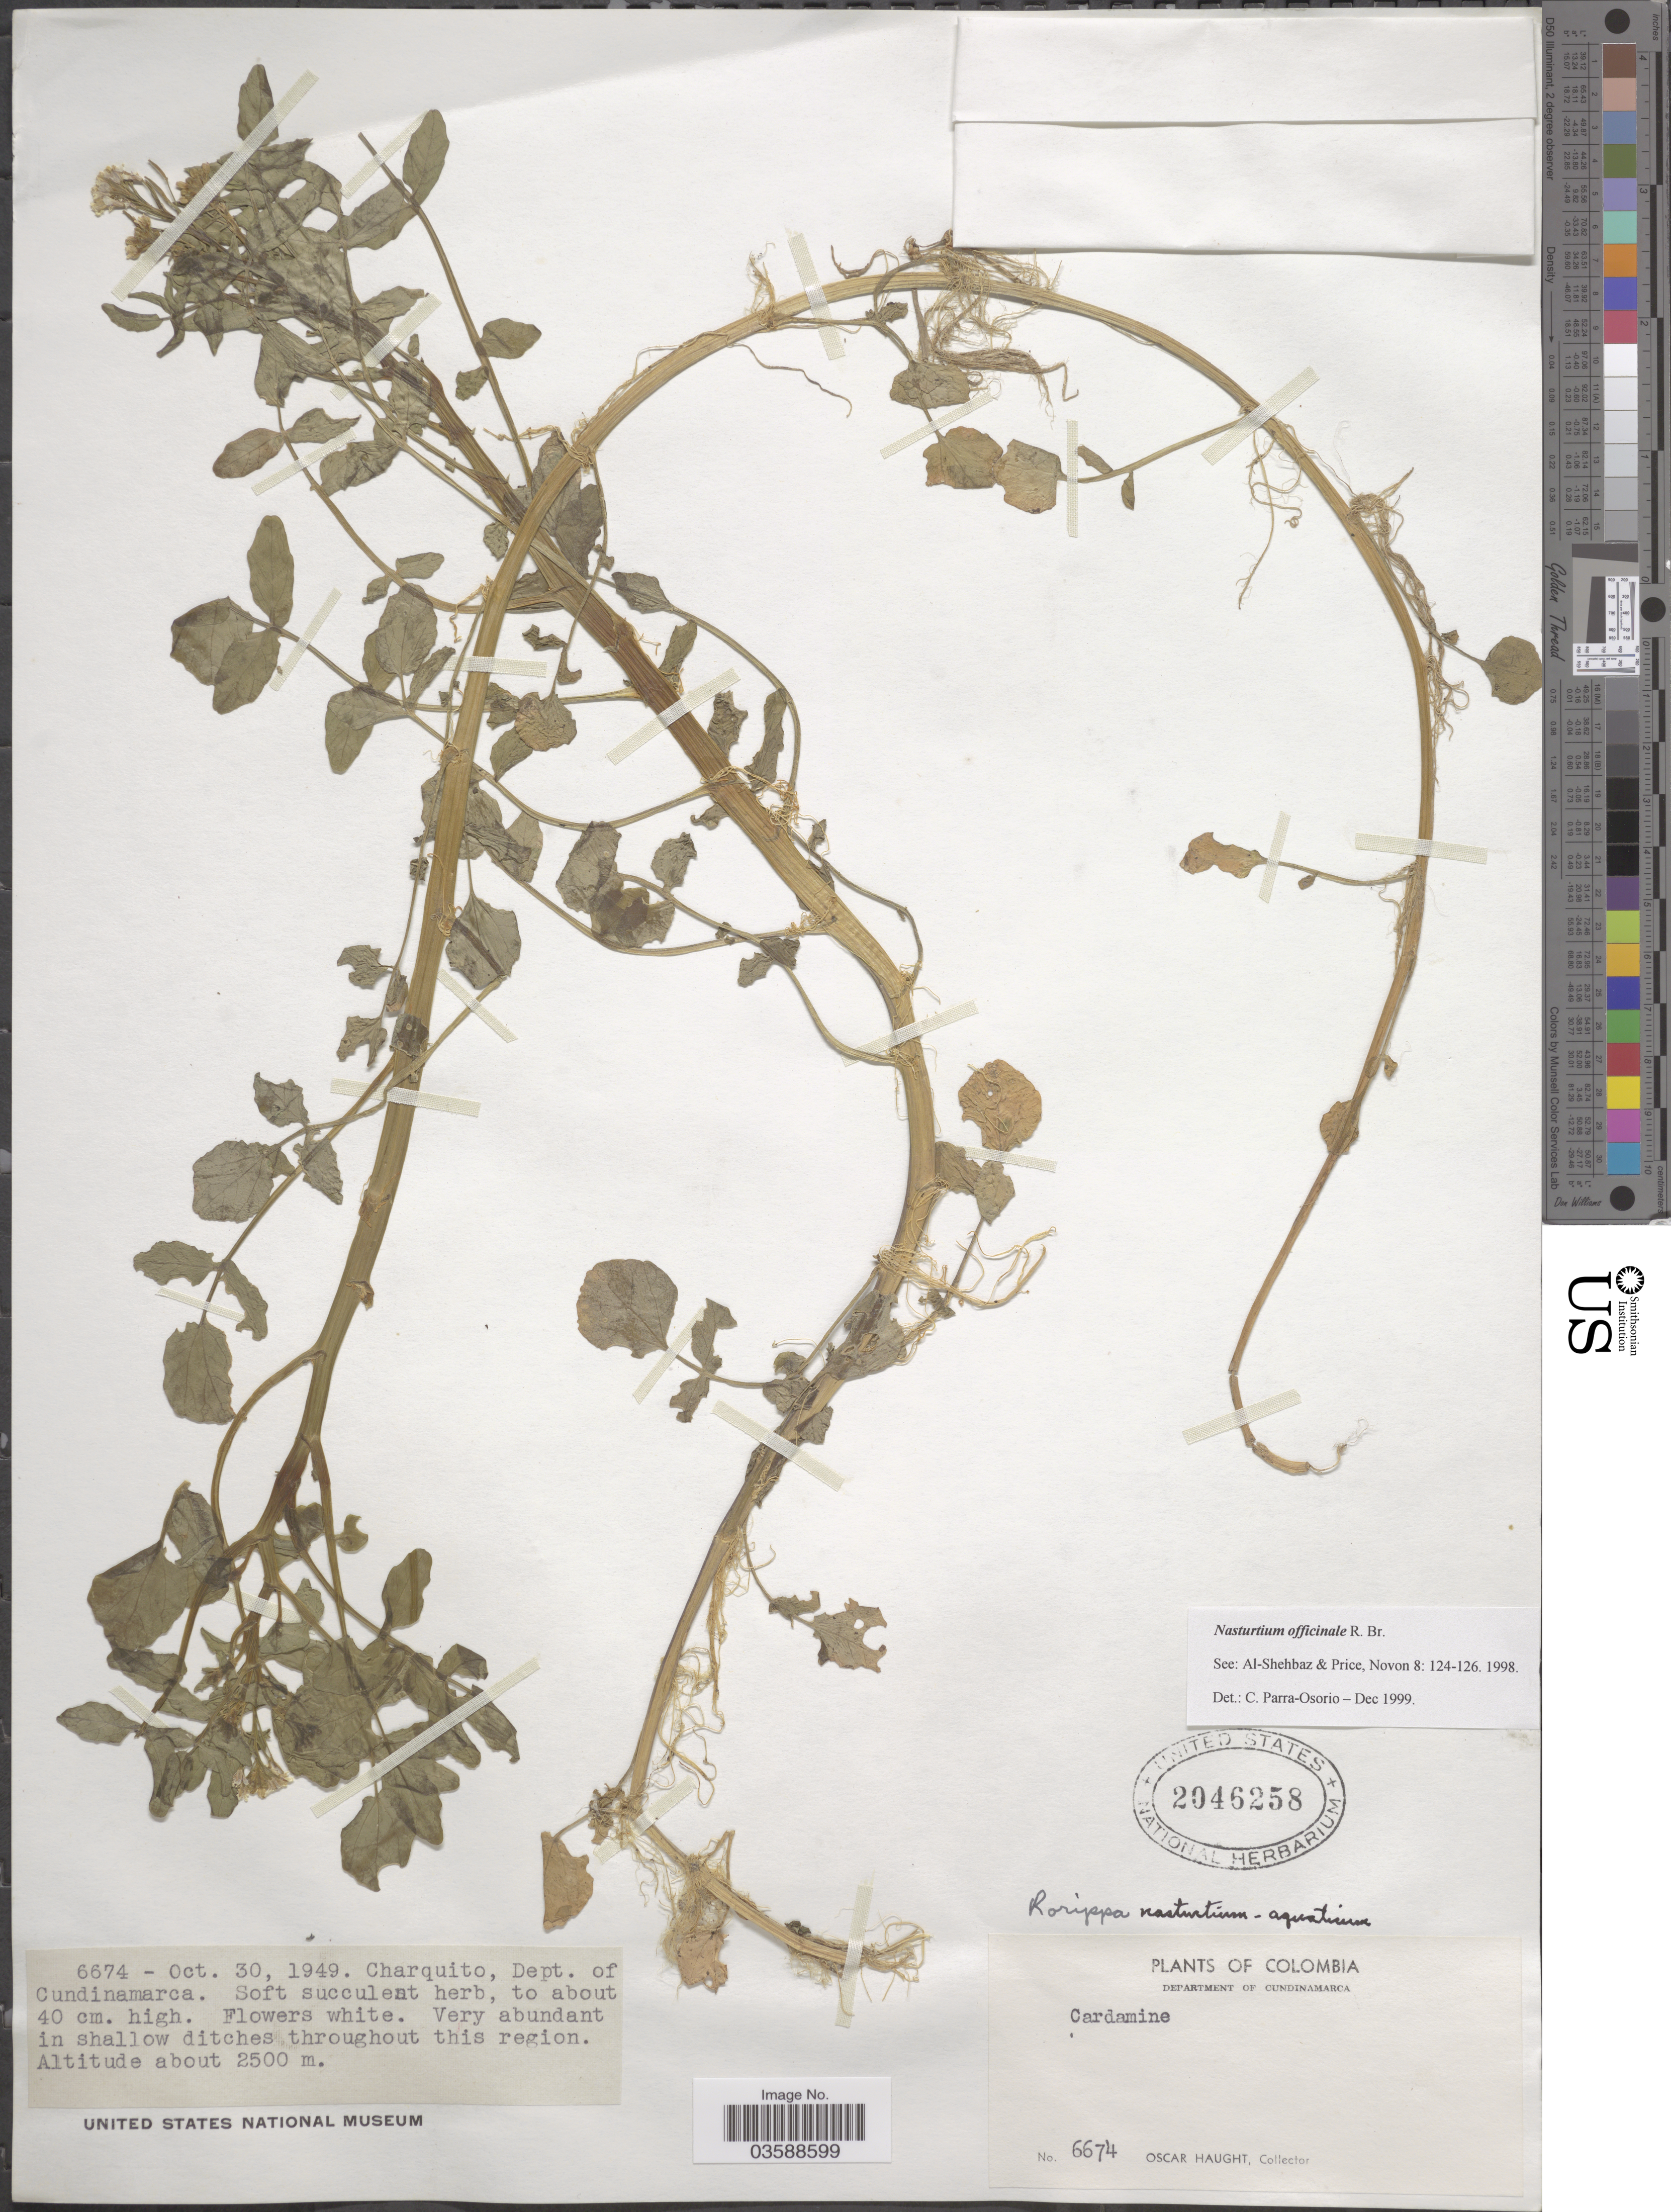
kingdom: Plantae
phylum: Tracheophyta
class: Magnoliopsida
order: Brassicales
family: Brassicaceae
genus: Nasturtium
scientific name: Nasturtium officinale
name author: R. Br.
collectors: O. Haught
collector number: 6674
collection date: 1949-10-30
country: Colombia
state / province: Cundinamarca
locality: Charquito. Department of Cundinamarca.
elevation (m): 2500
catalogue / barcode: US 2046258